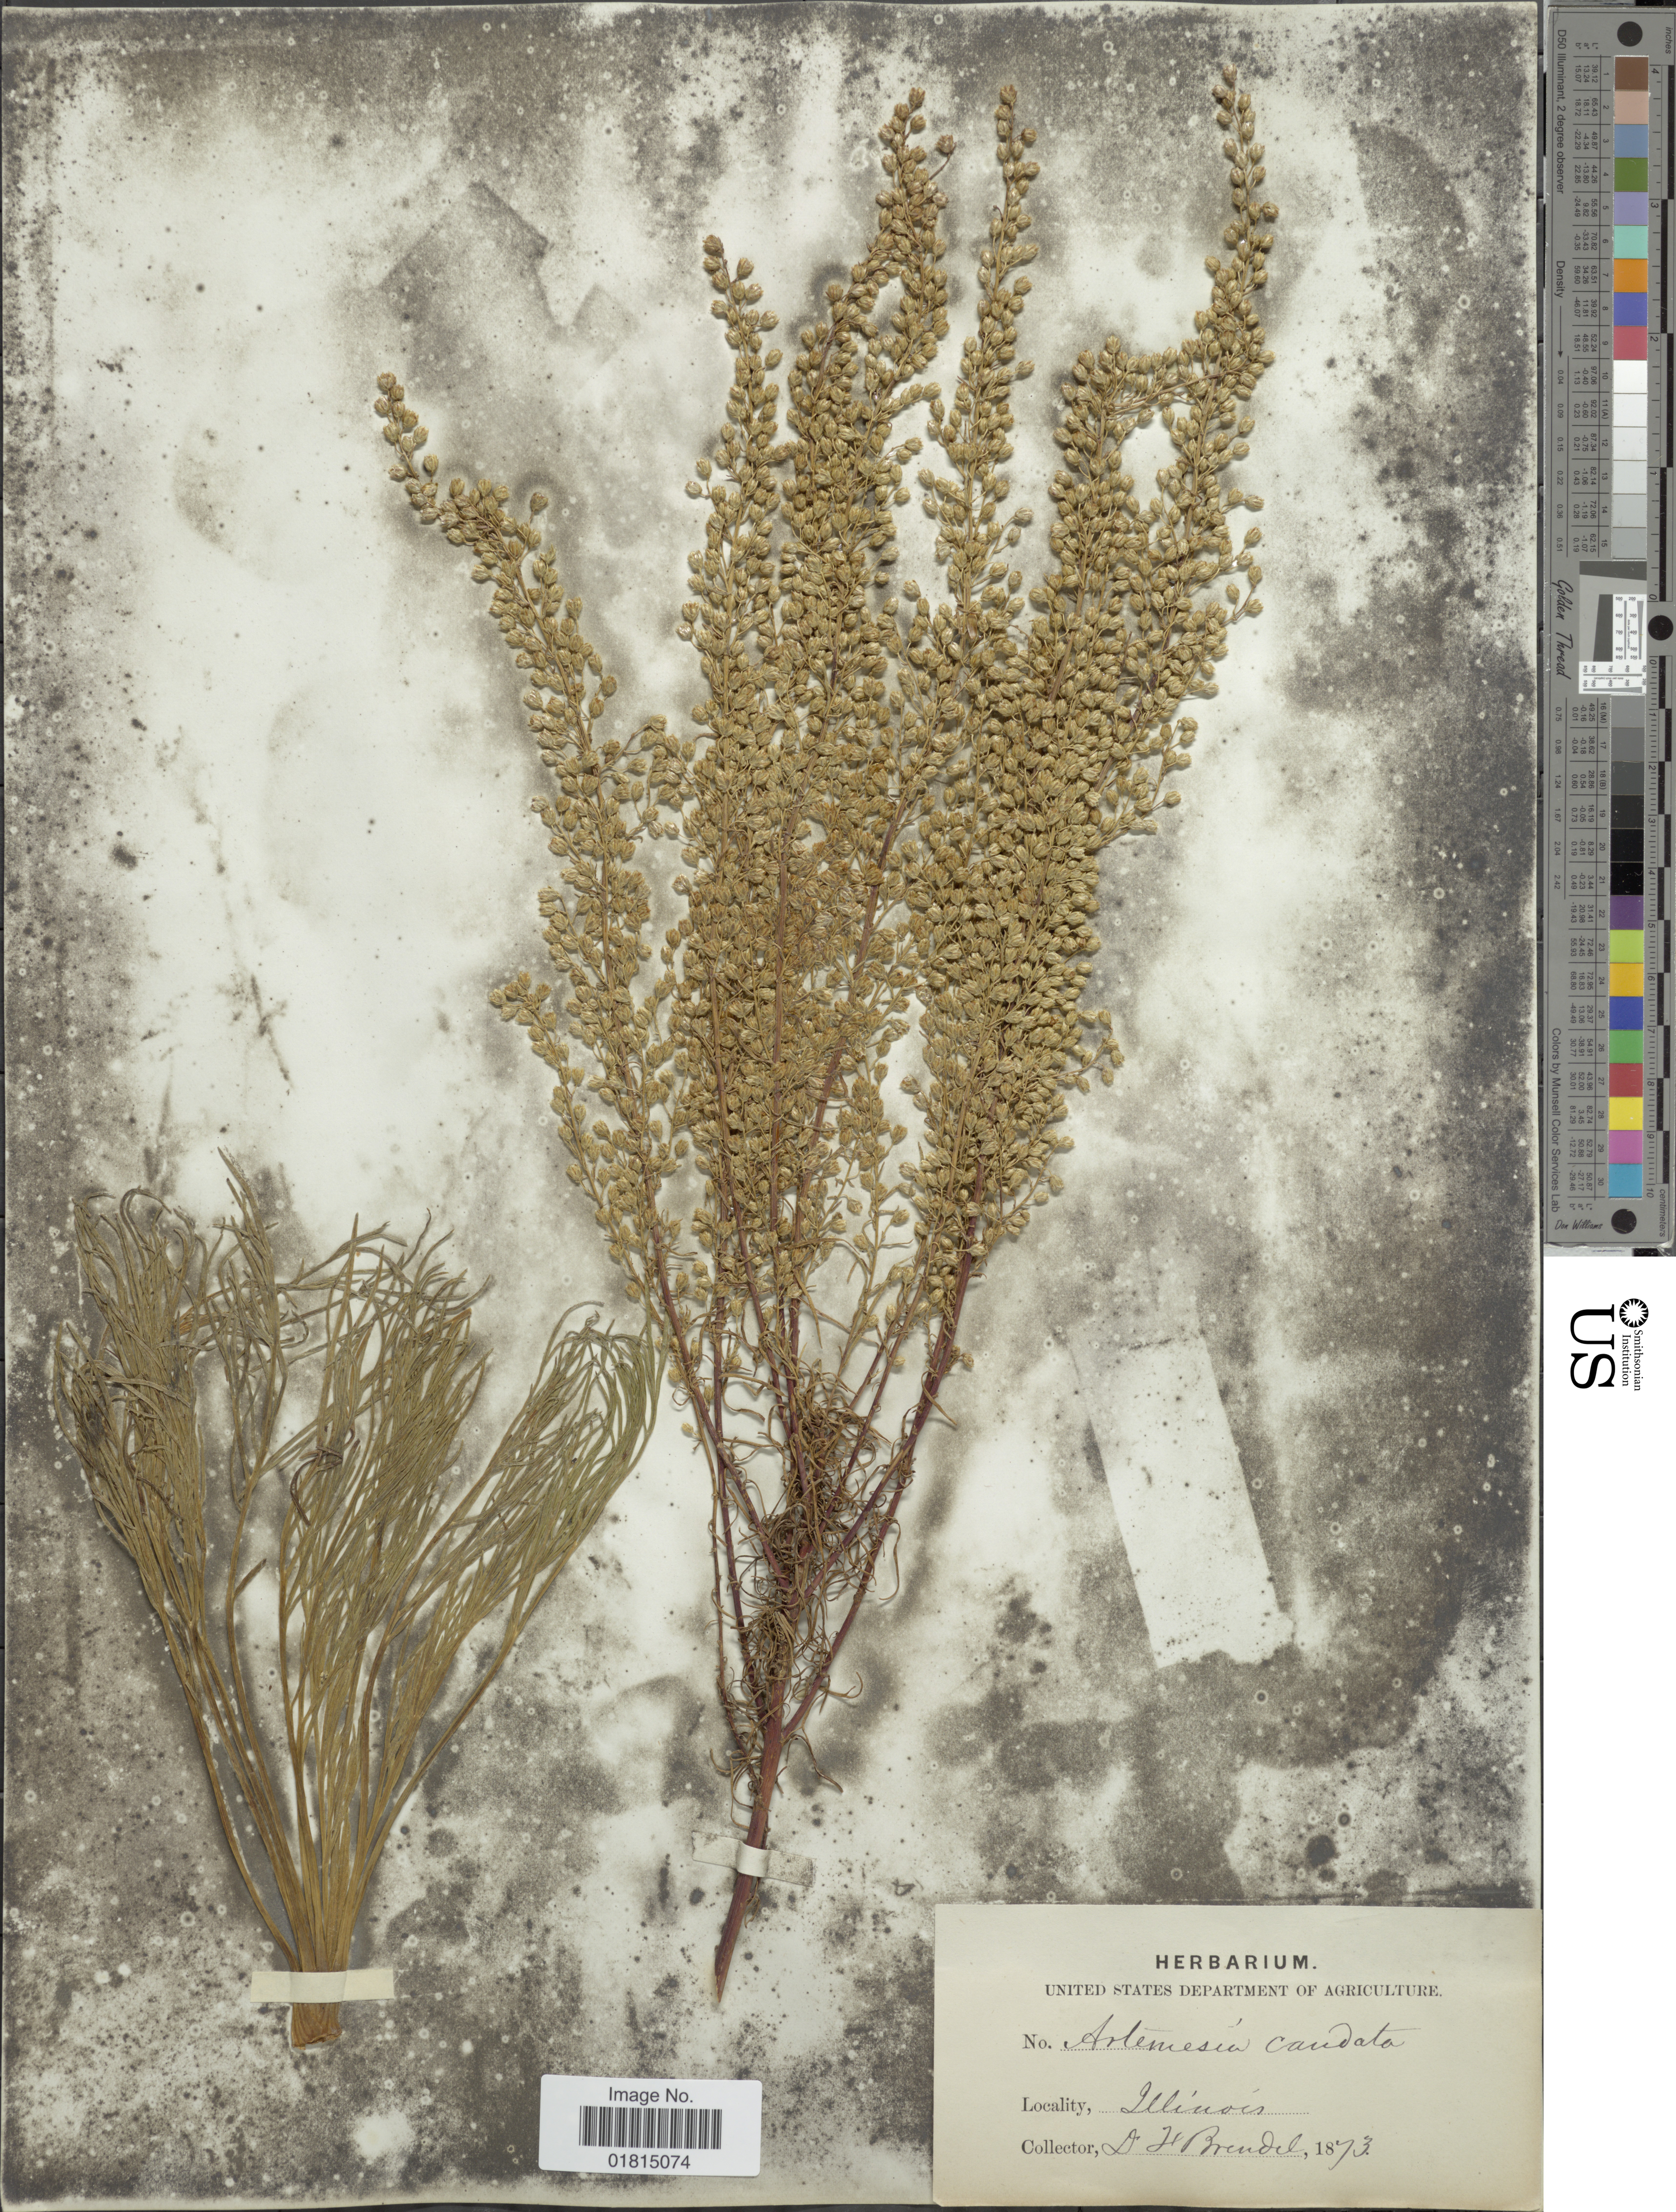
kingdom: Plantae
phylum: Tracheophyta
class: Magnoliopsida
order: Asterales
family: Asteraceae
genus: Artemisia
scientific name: Artemisia caudata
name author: Michx.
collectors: F. Brendel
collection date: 1873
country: United States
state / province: Illinois